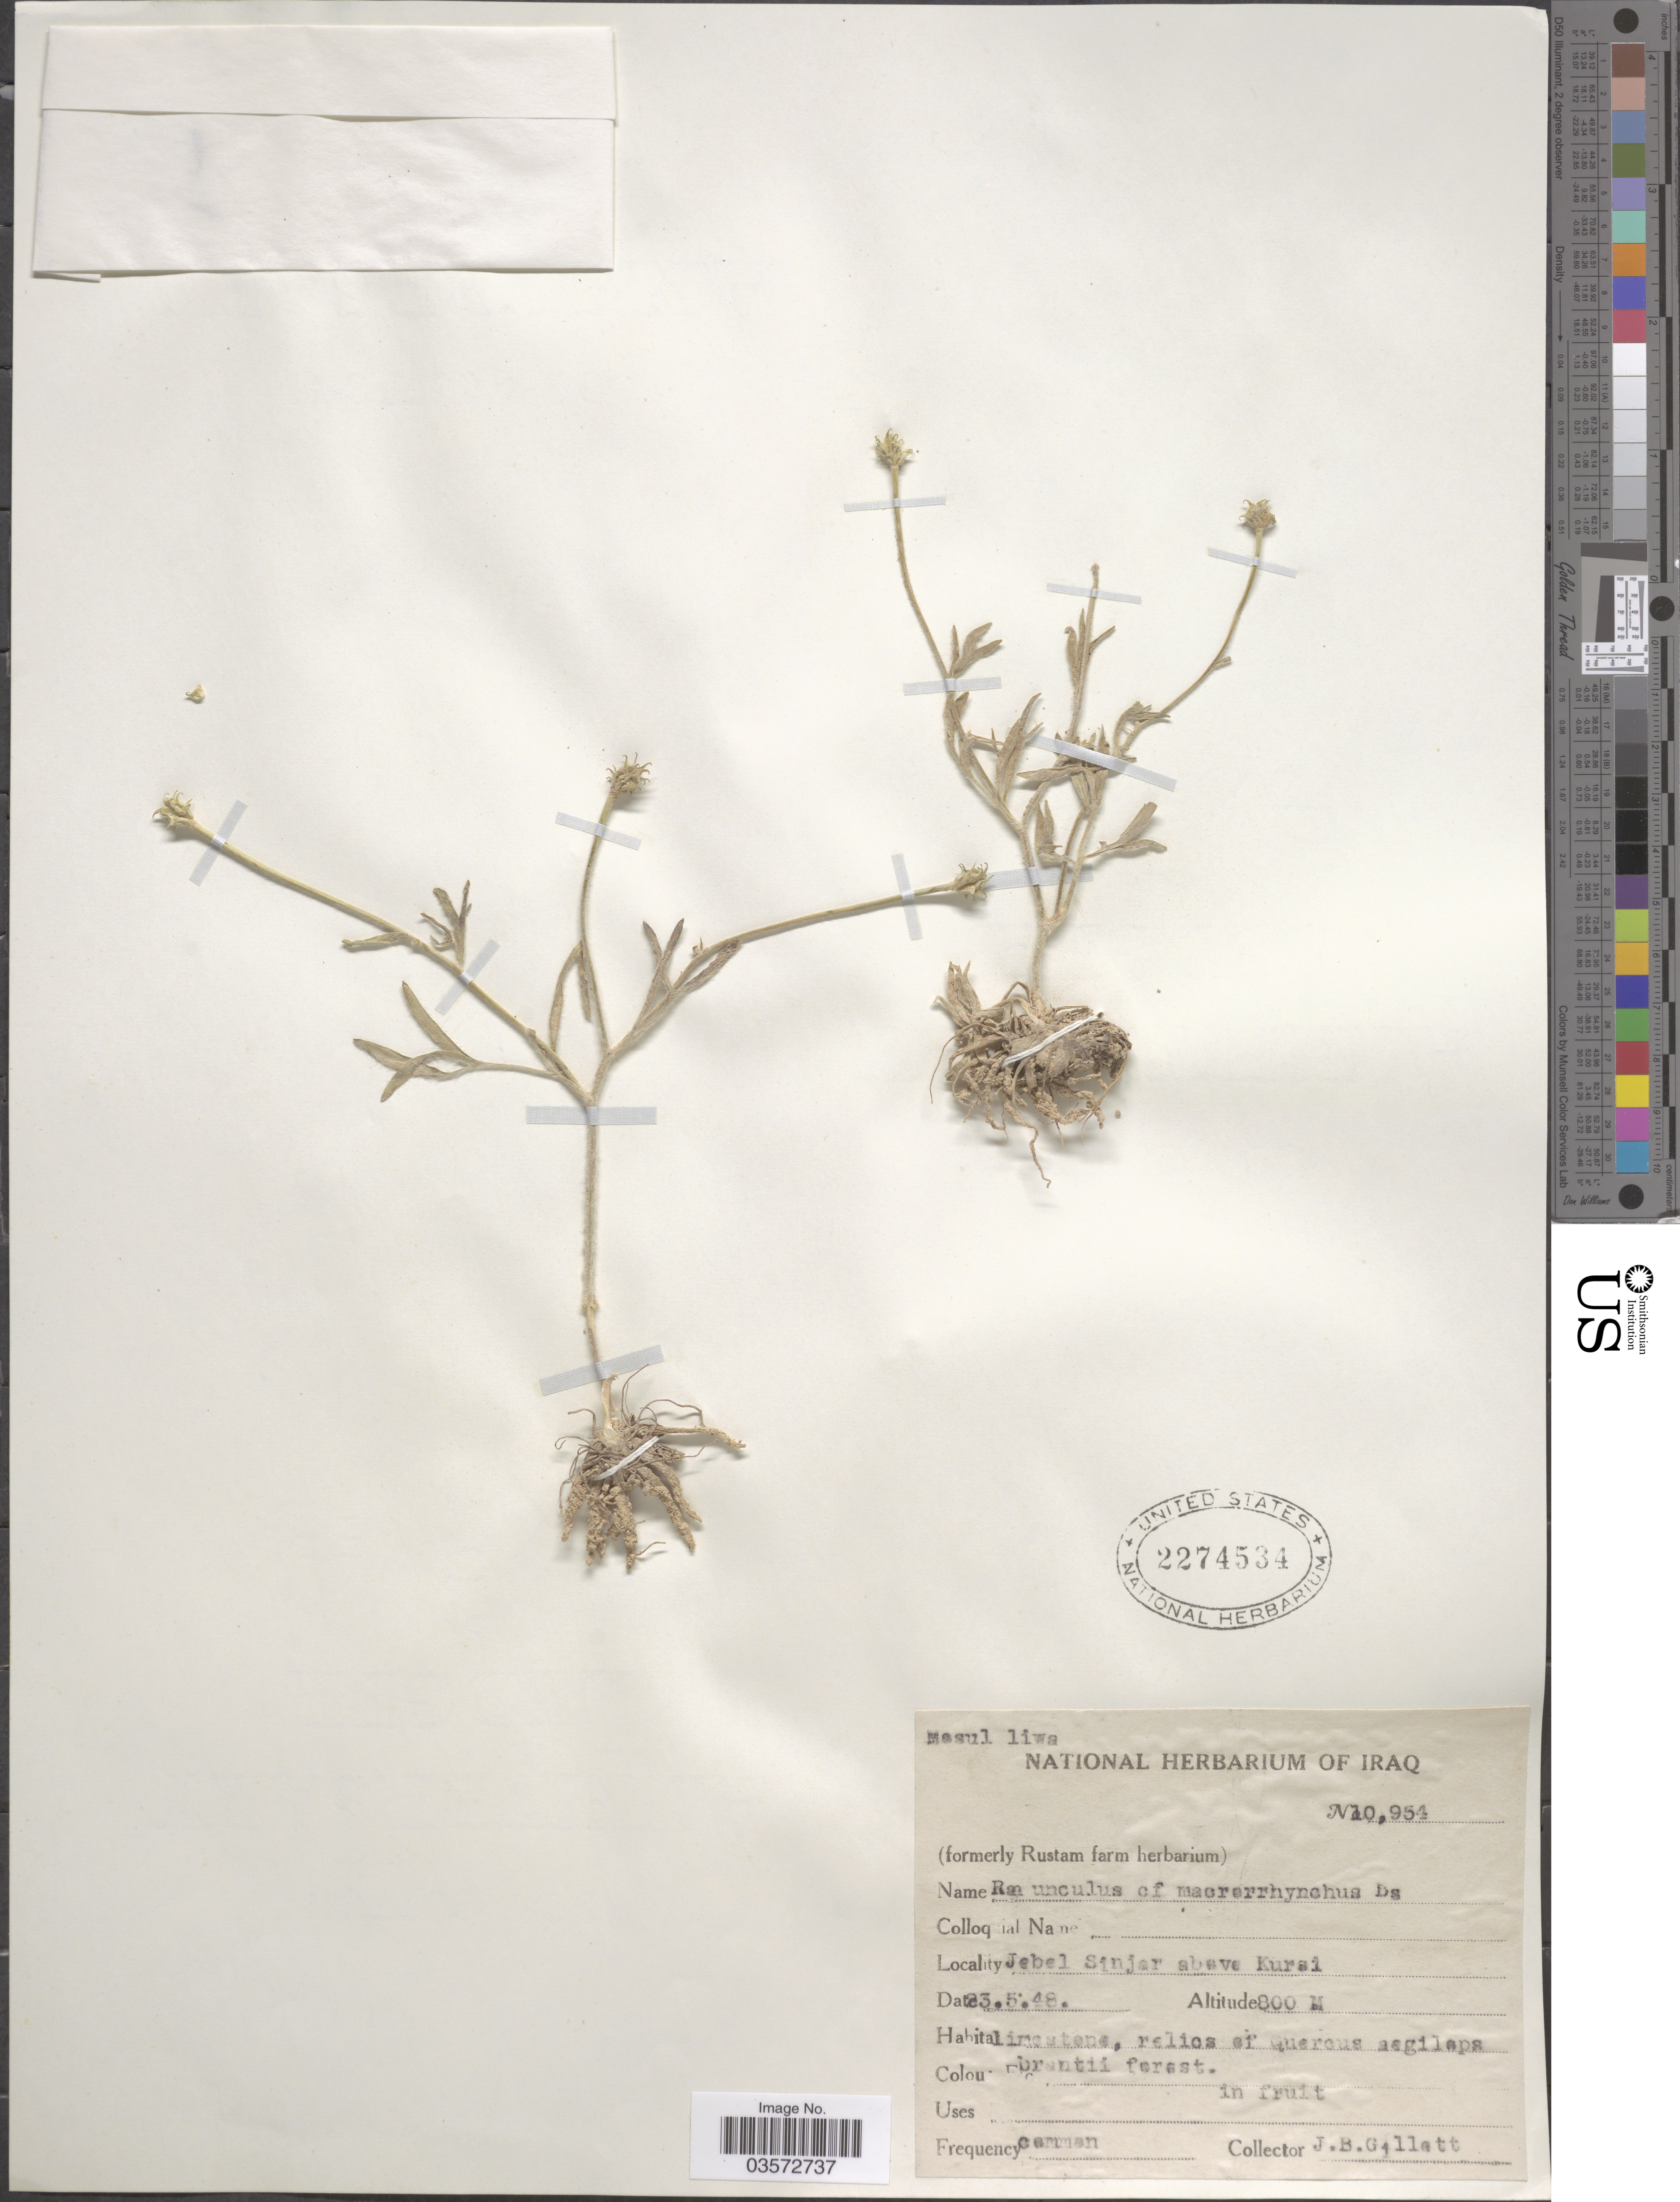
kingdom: Plantae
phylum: Tracheophyta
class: Magnoliopsida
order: Ranunculales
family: Ranunculaceae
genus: Ranunculus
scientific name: Ranunculus macrorrhynchus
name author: Boiss.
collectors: J. B. Gillett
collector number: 10954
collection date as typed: Transcribed d/m/y: 23/5/48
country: Iraq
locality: Jebel Sinjar above Kursi. Mesul liwa.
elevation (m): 800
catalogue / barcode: US 2274534